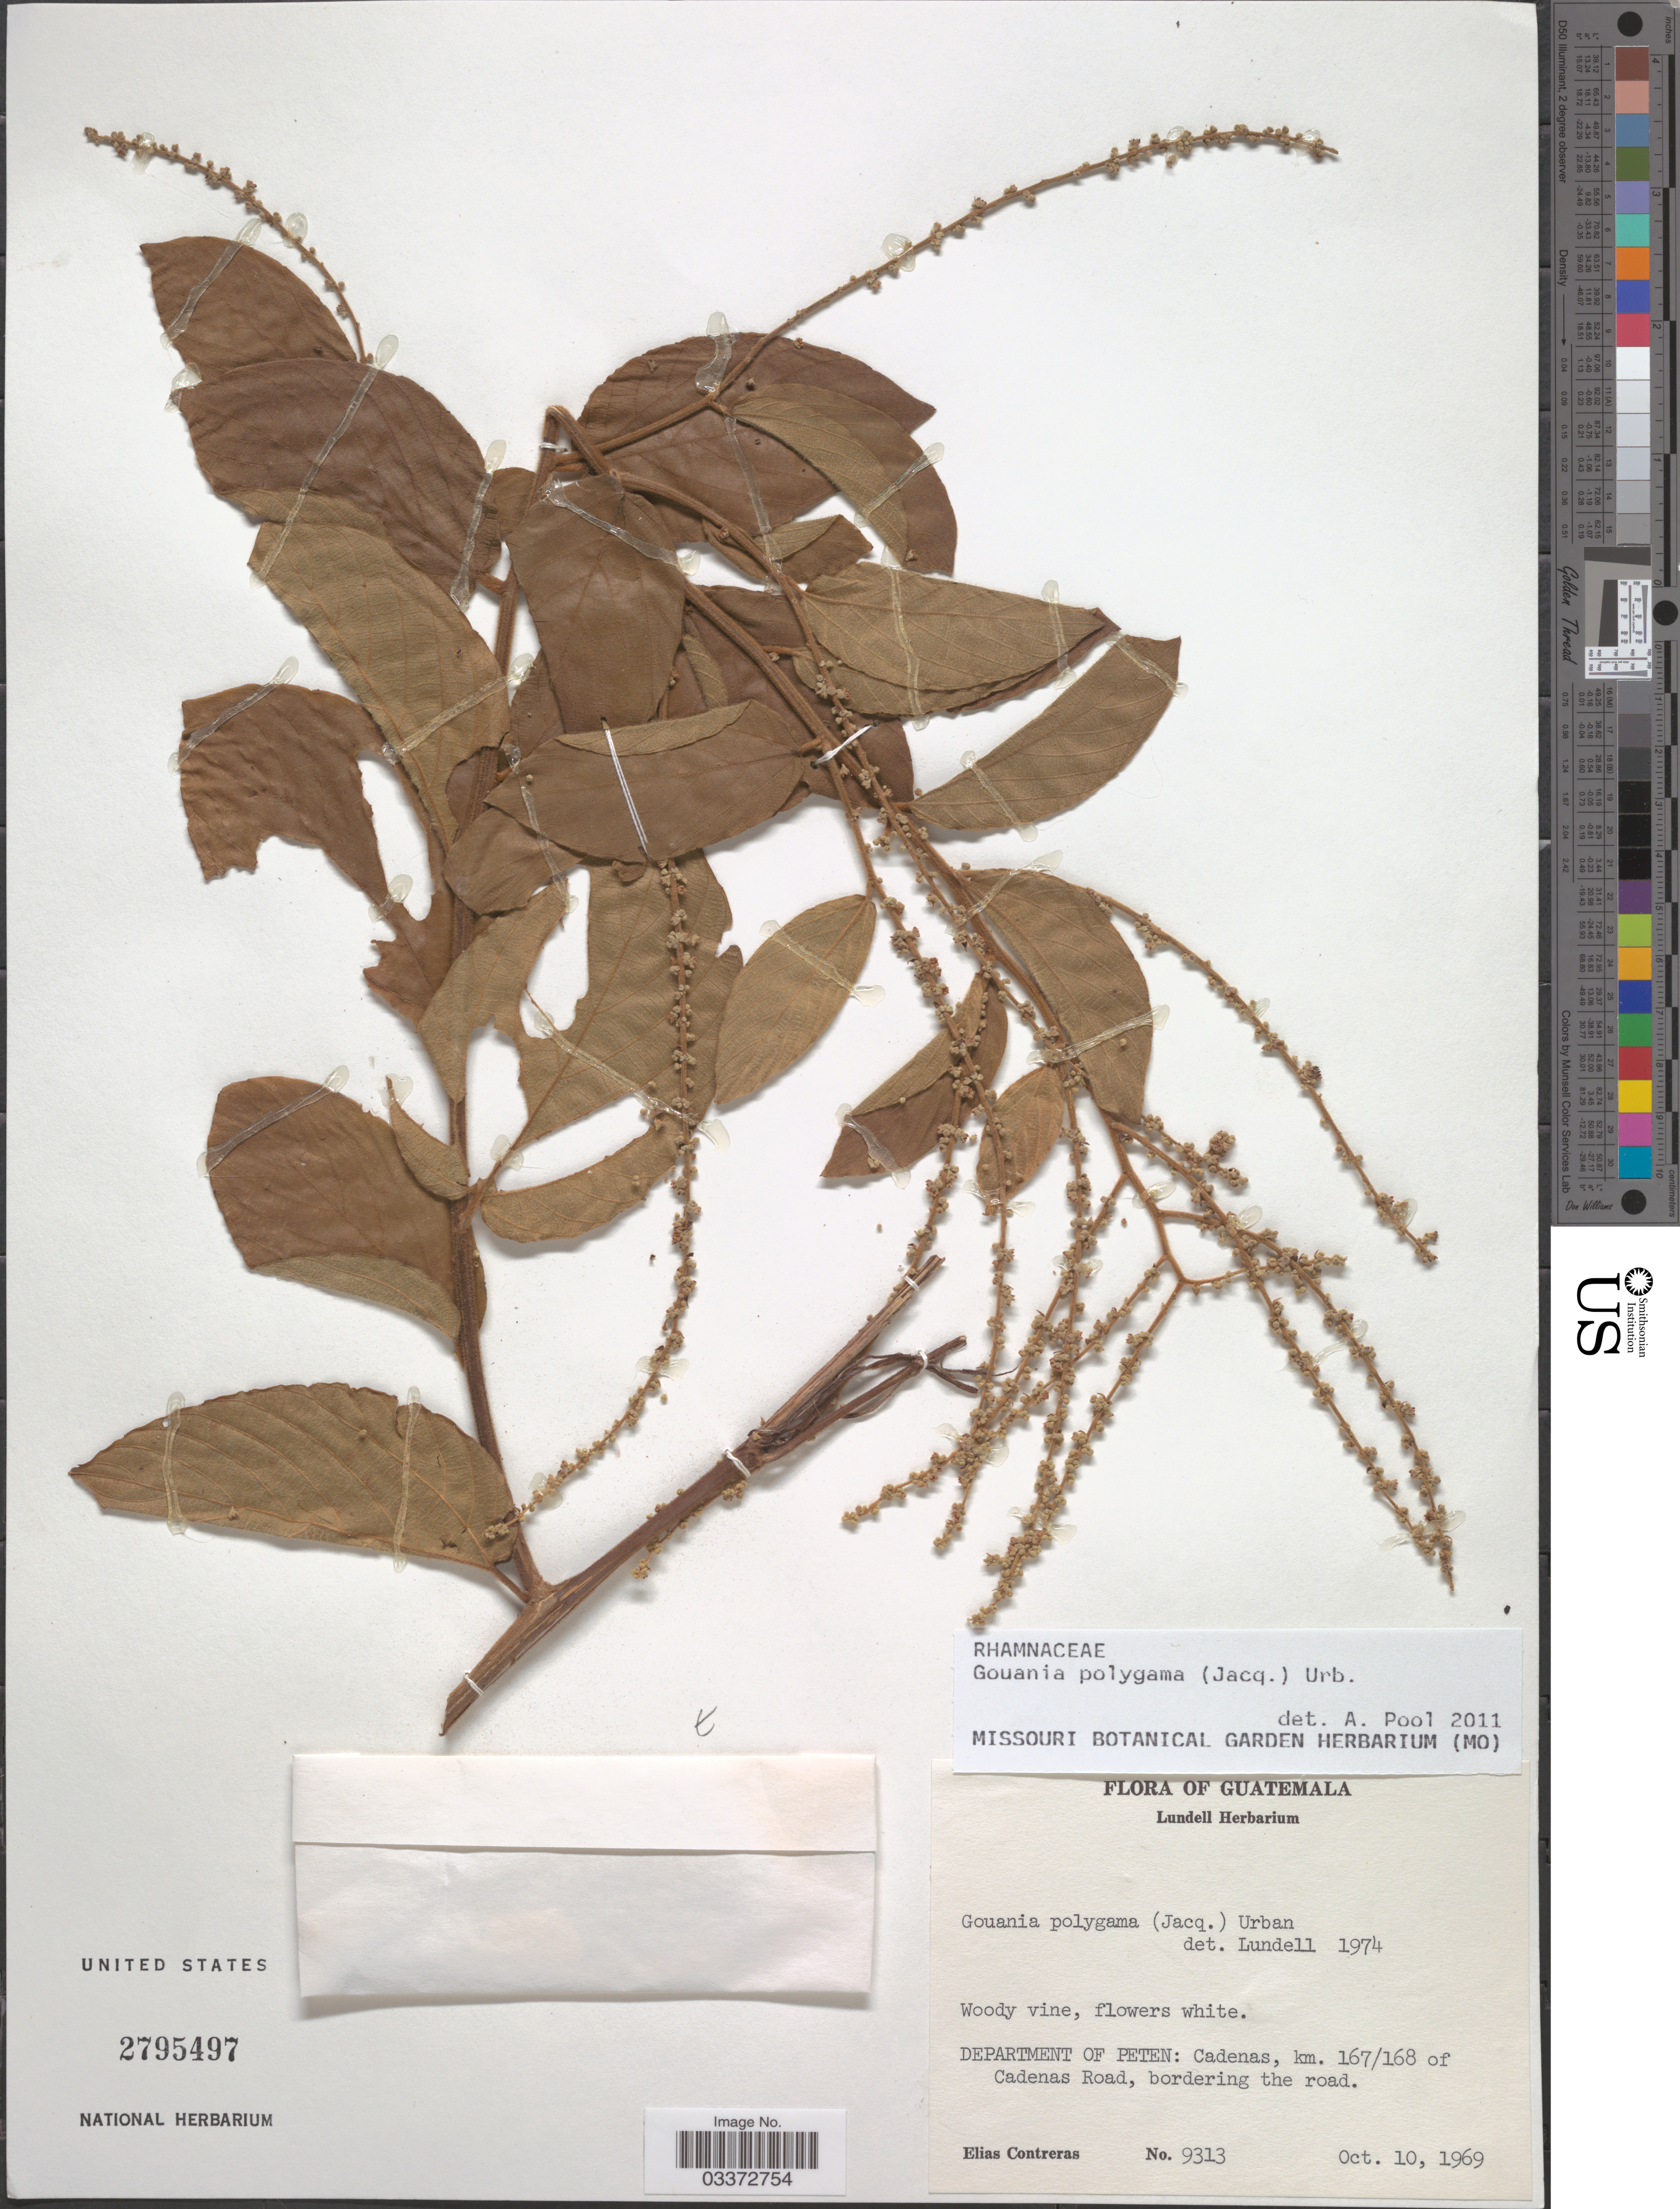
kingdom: Plantae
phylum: Tracheophyta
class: Magnoliopsida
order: Rosales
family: Rhamnaceae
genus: Gouania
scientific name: Gouania polygama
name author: (Jacq.) Urb.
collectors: E. Contreras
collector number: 9313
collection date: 1969-10-10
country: Guatemala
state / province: El Petén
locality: Department of Peten: Cadenas, km. 167/168 of Cadenas Road, bordering the road.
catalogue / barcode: US 2795497